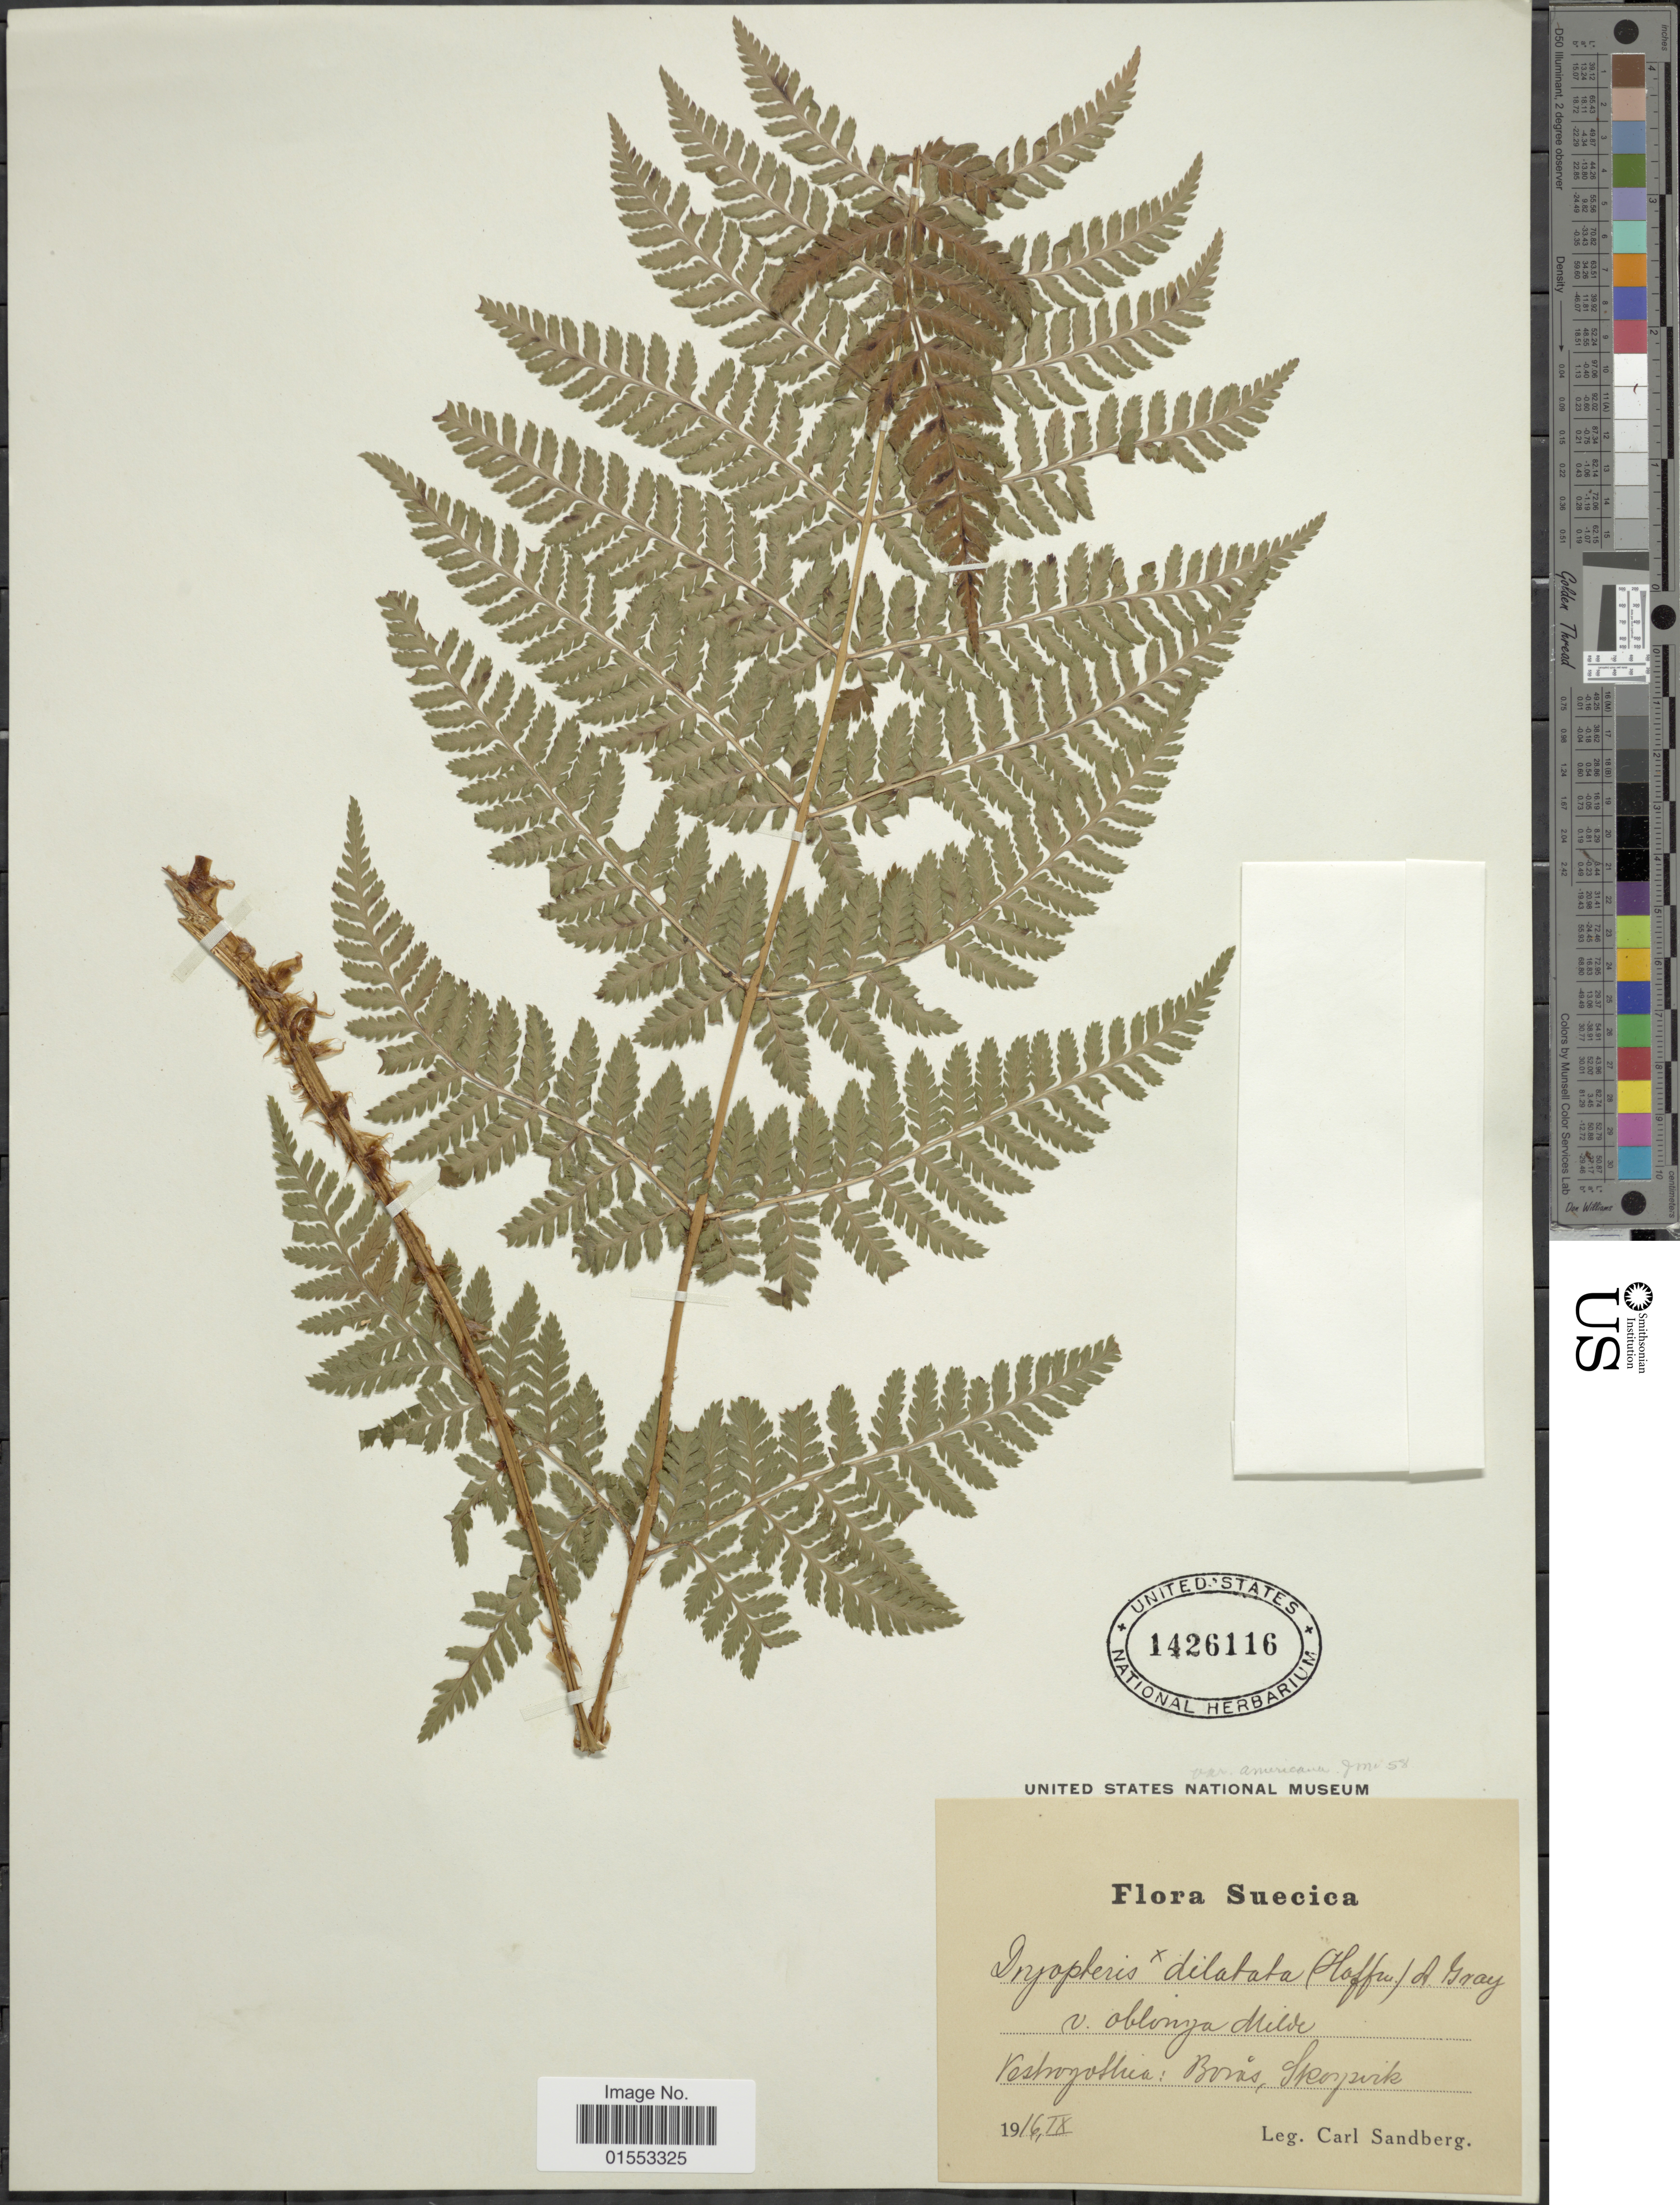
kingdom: Plantae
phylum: Tracheophyta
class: Polypodiopsida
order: Polypodiales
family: Dryopteridaceae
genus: Dryopteris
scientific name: Dryopteris expansa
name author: (C. Presl) Fraser-Jenk. & Jermy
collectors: C. Sandberg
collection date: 1916-09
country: Sweden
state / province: Västra Götaland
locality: Borås, Skorpvik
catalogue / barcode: US 1426116